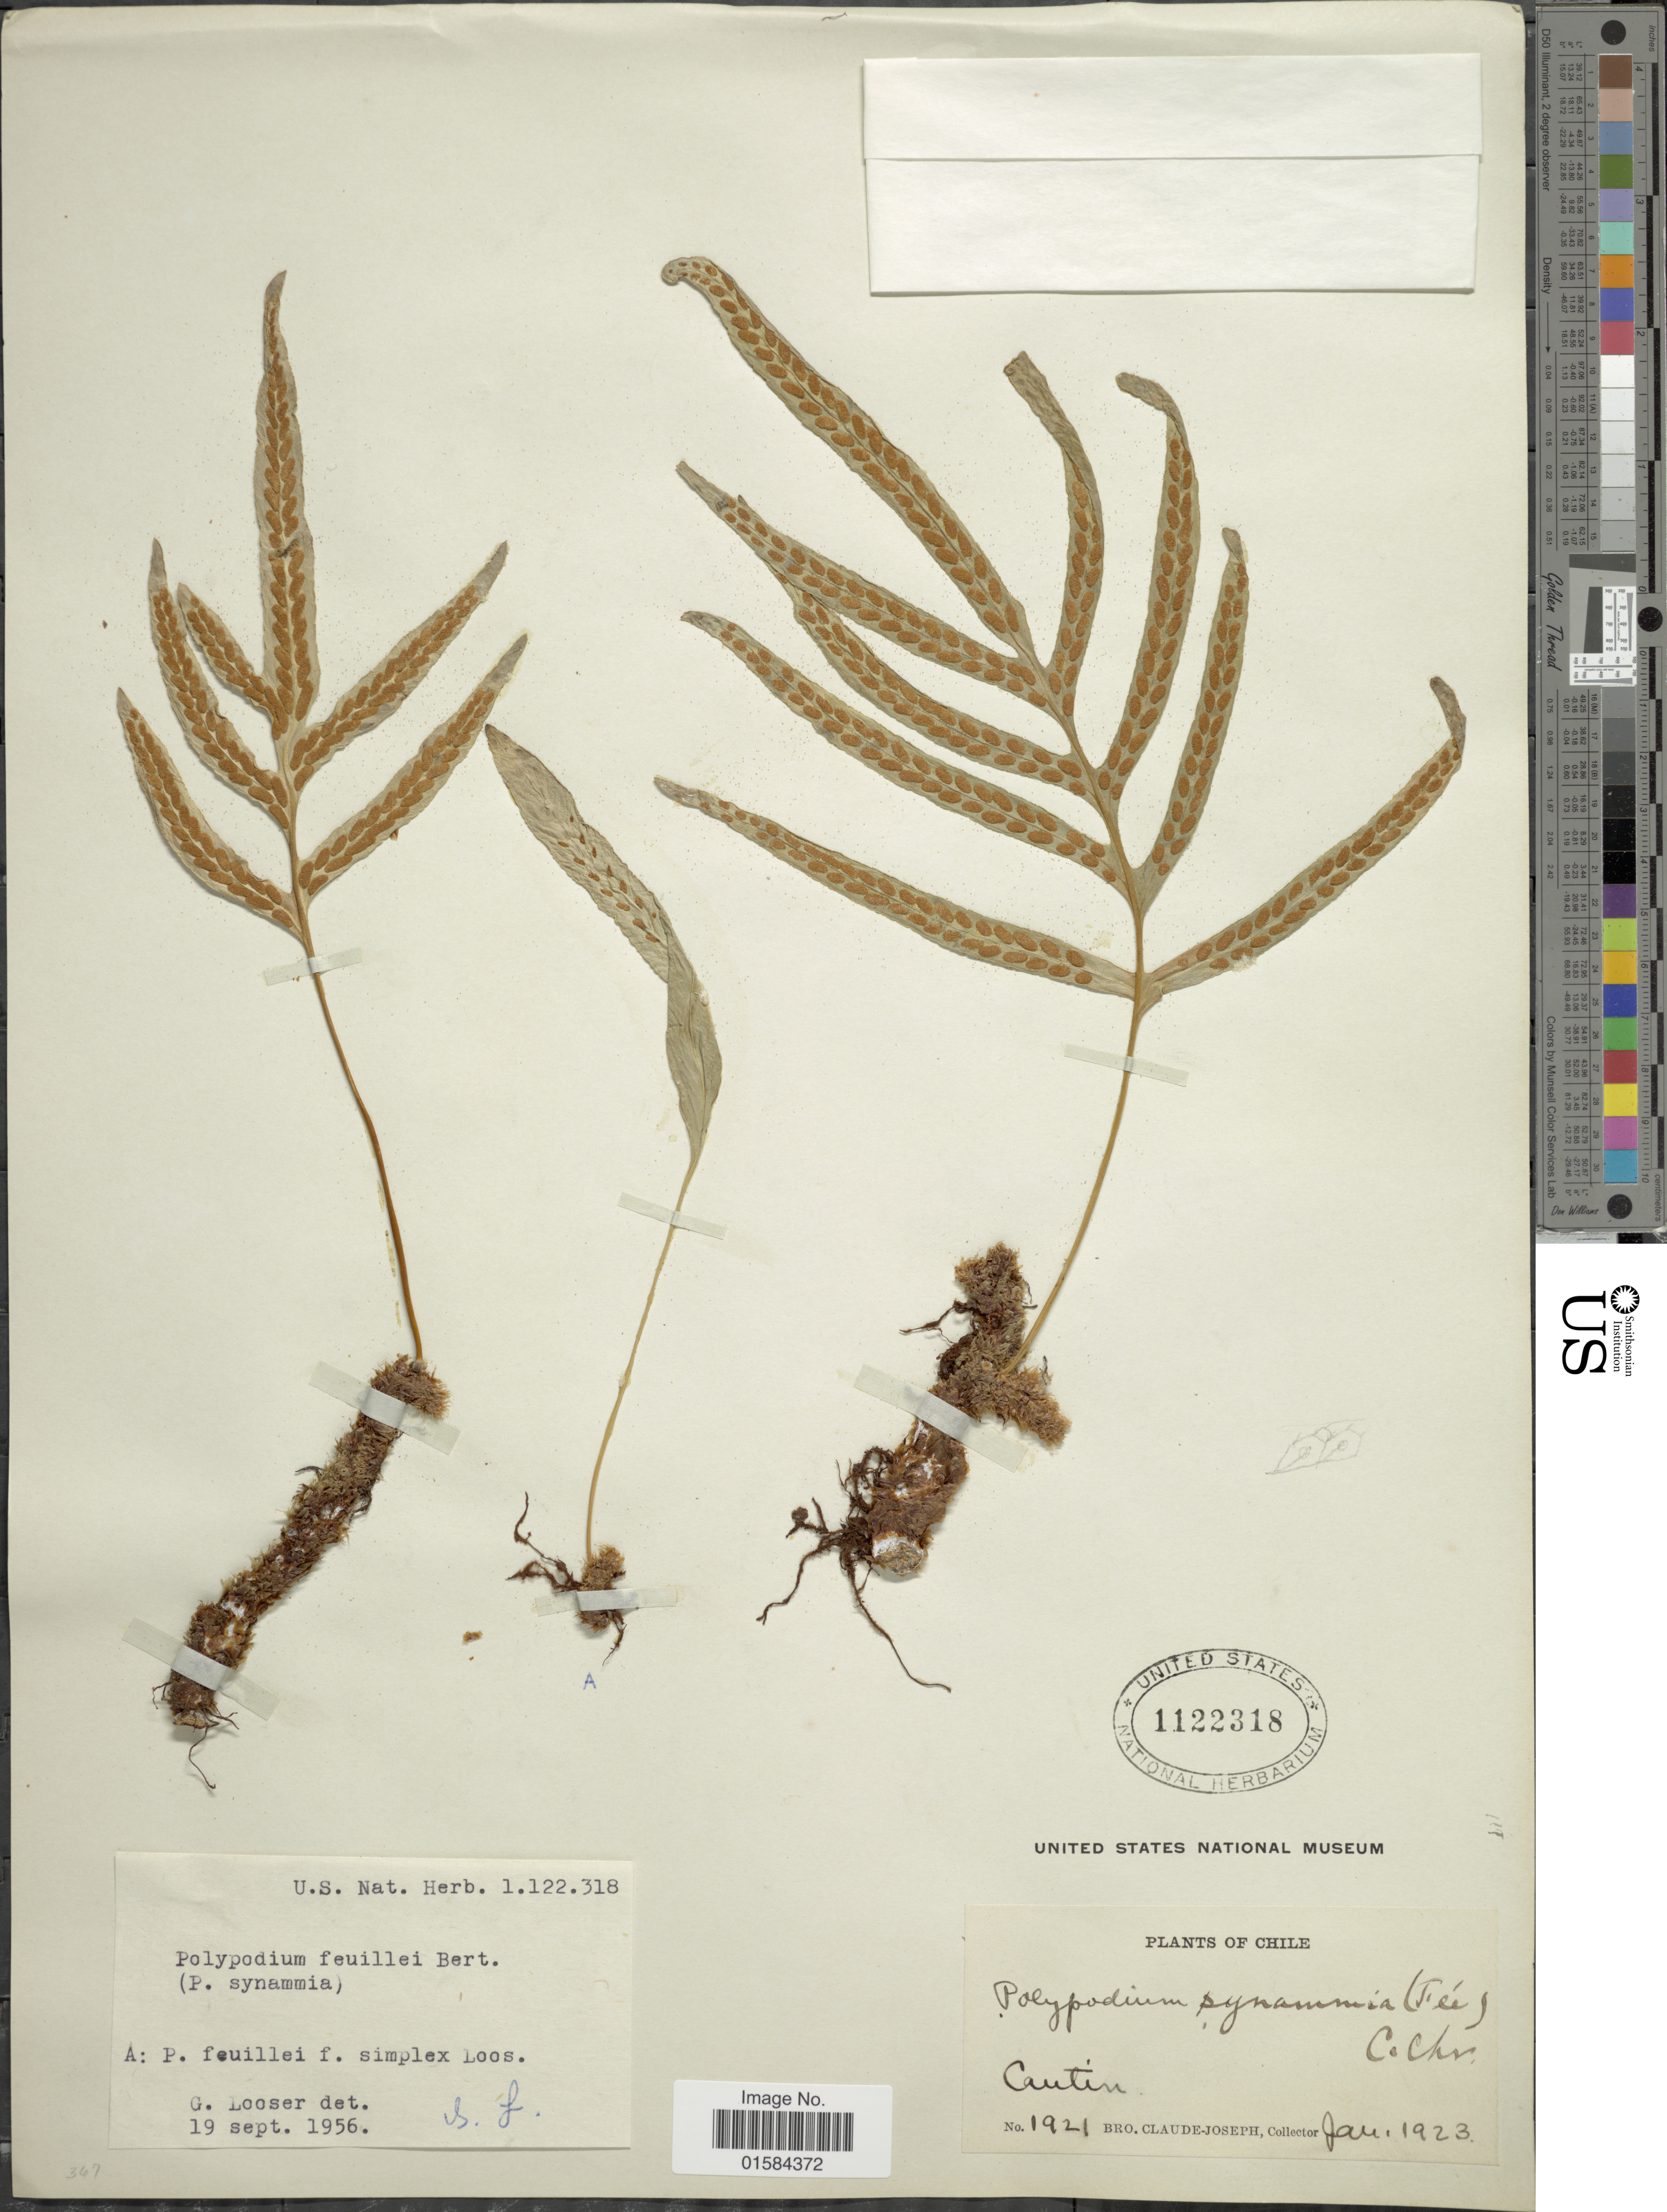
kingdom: Plantae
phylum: Tracheophyta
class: Polypodiopsida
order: Polypodiales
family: Polypodiaceae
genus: Synammia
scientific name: Synammia feuillei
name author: (Bertero) Copel.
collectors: Bro. Claude-Joseph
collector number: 1921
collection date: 1923-01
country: Chile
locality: Cantin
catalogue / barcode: US 1122318